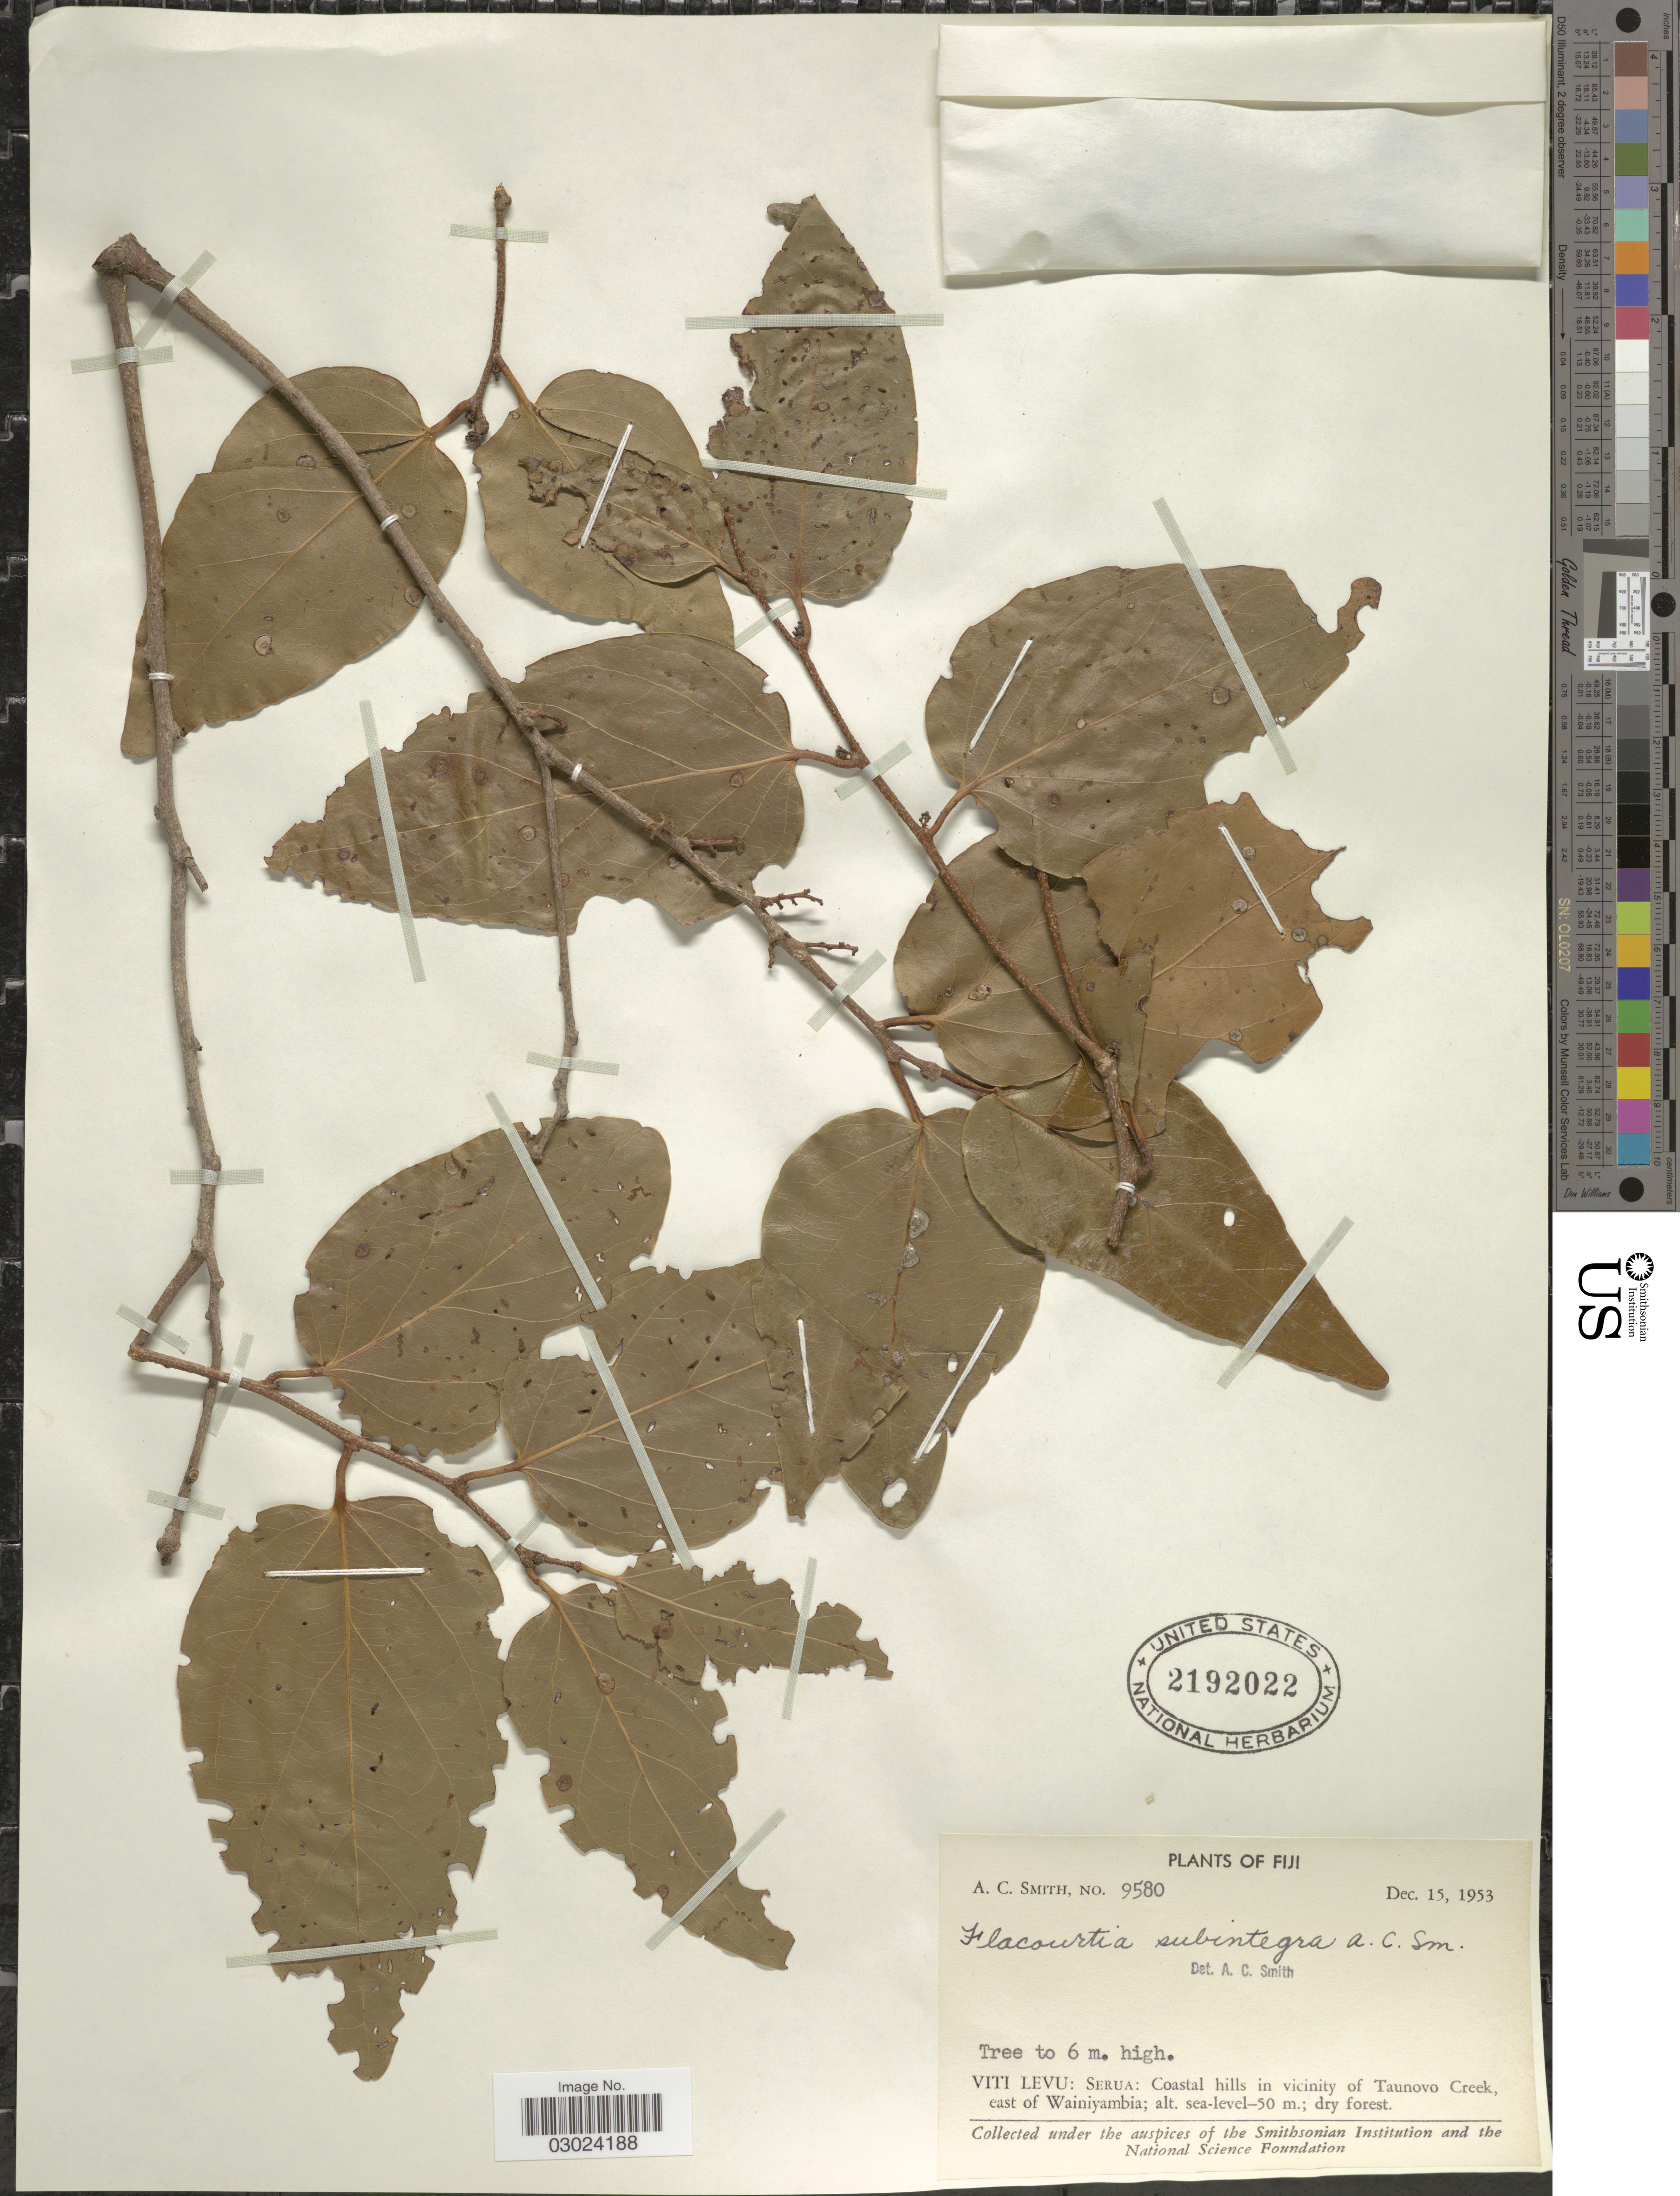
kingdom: Plantae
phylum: Tracheophyta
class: Magnoliopsida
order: Malpighiales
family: Salicaceae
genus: Flacourtia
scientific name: Flacourtia subintegra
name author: A.C. Sm.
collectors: A. C. Smith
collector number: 9580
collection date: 1953-12-15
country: Fiji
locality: Viti Levu: Serua: Coastal hills in vicinity of Taunovo Creek, east of Wainiyambia.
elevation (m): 0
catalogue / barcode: US 2192022